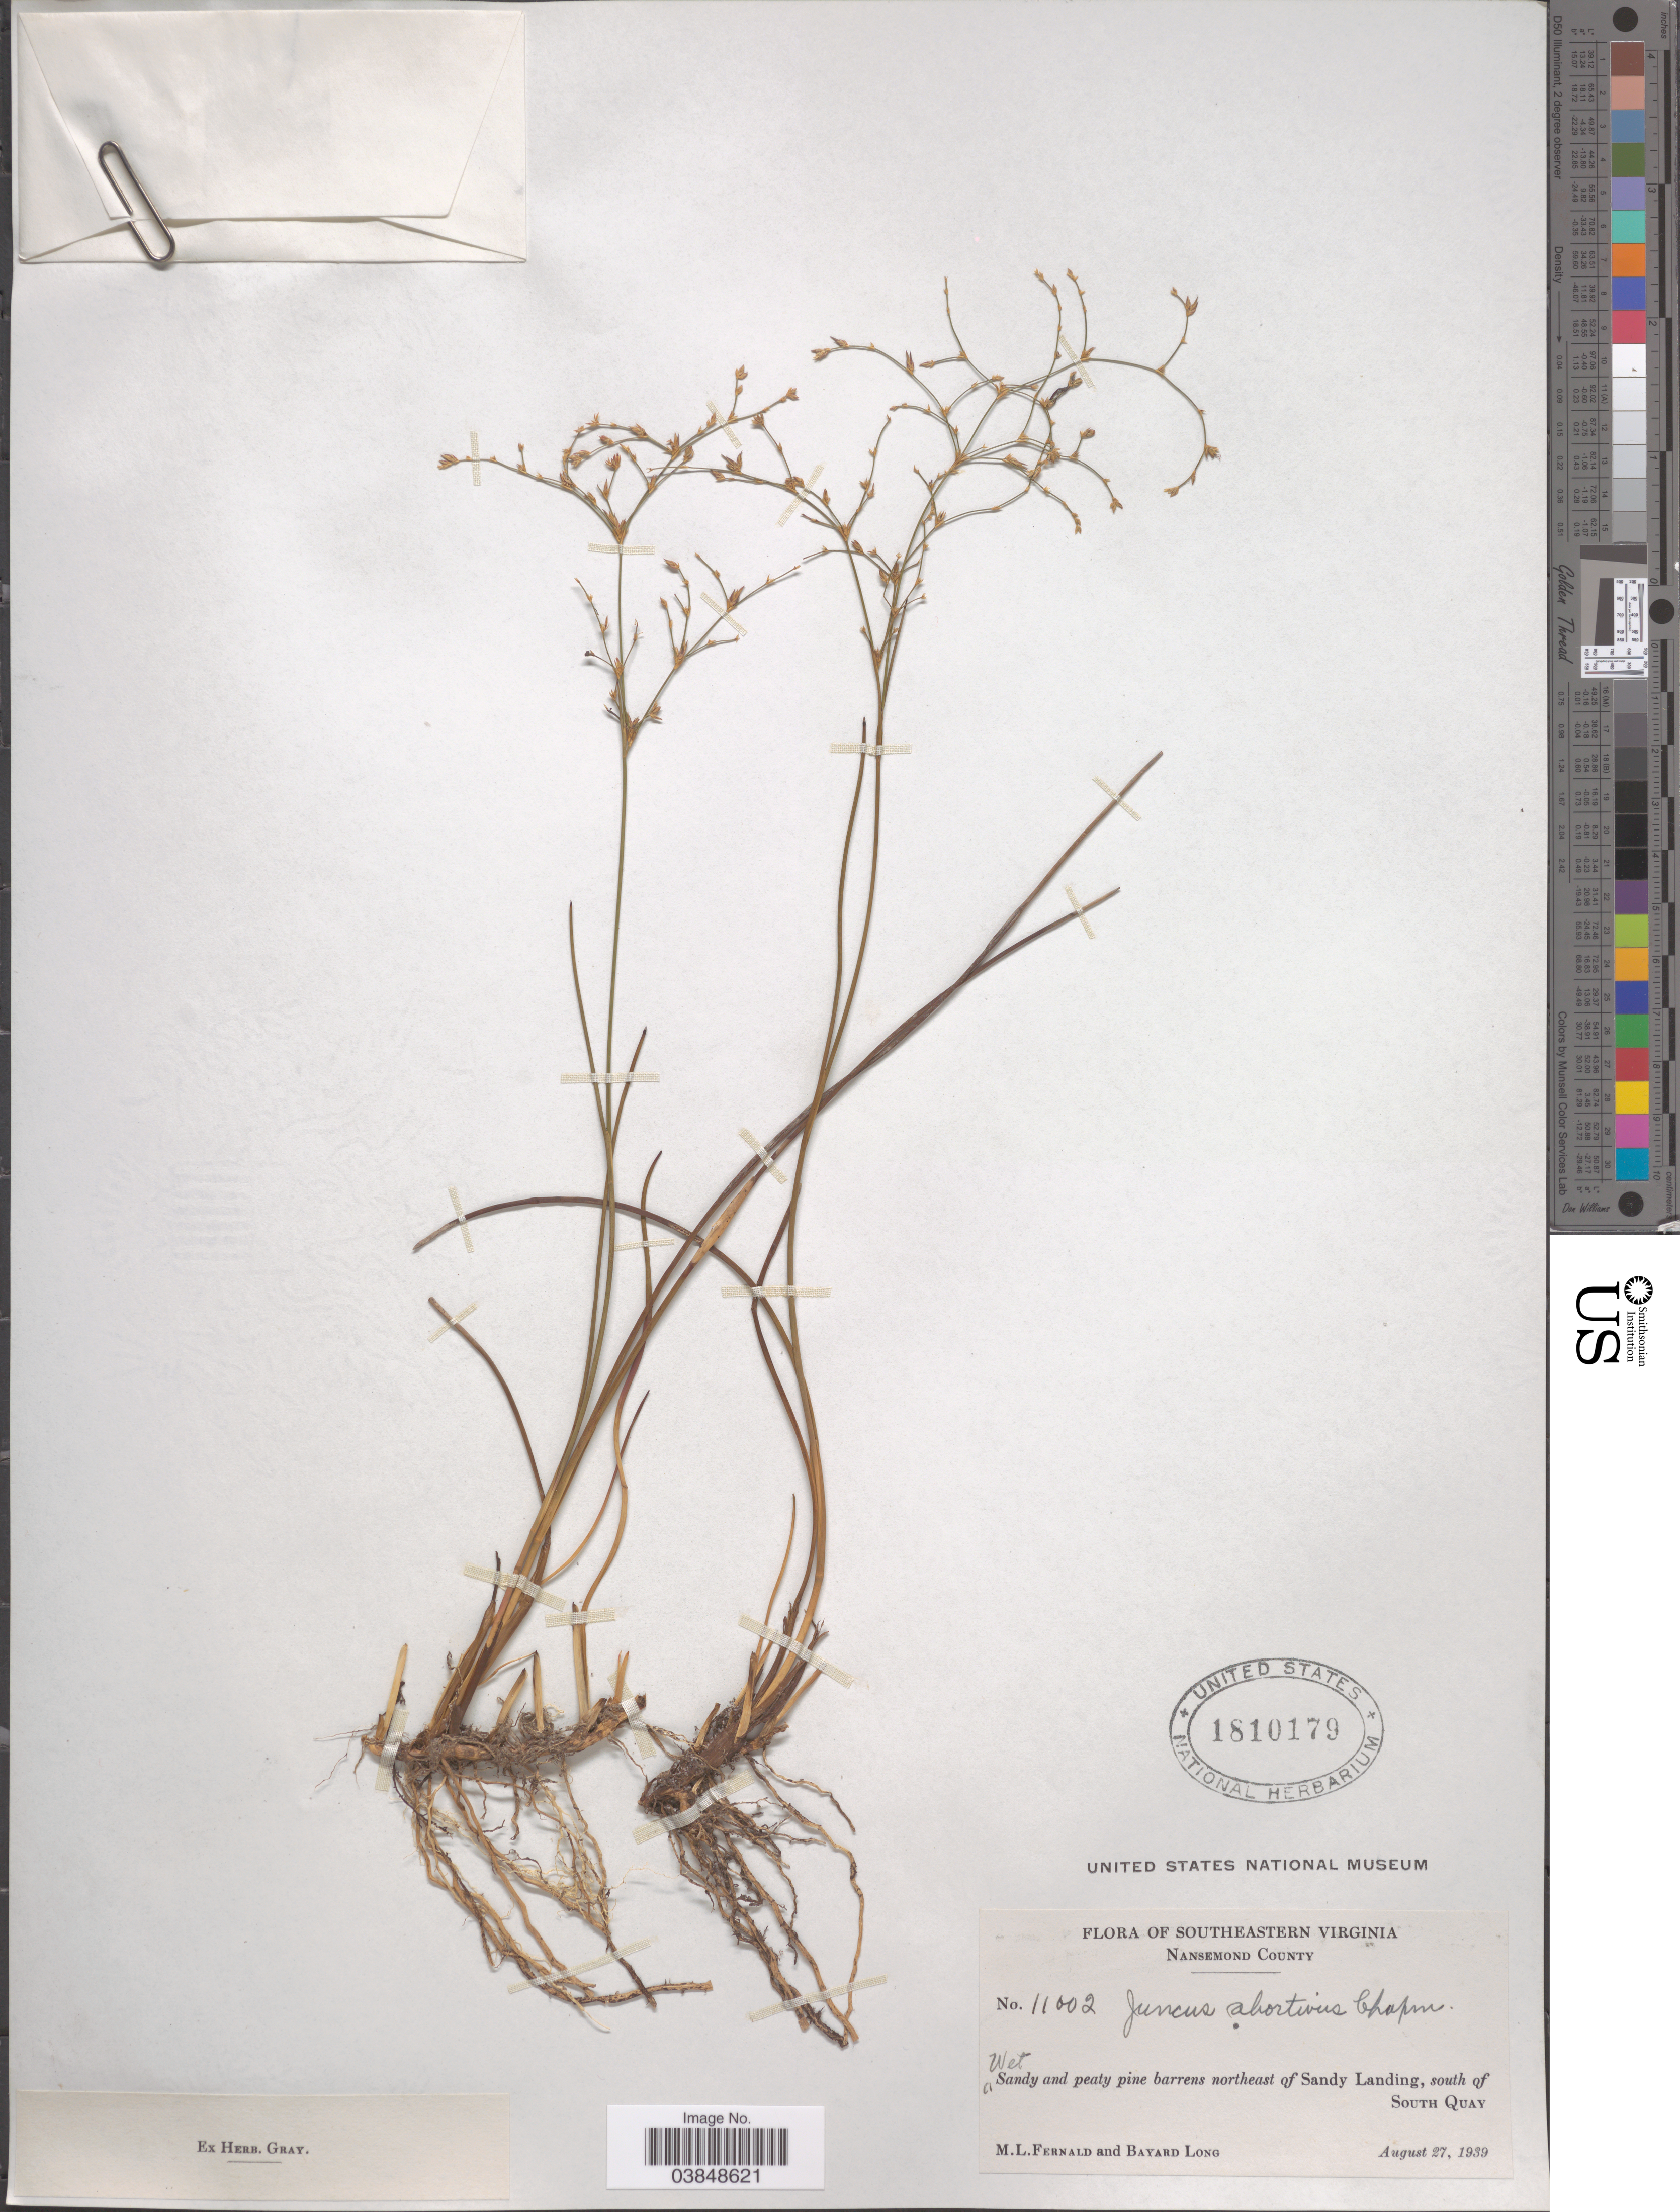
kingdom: Plantae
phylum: Tracheophyta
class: Liliopsida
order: Poales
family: Juncaceae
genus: Juncus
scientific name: Juncus abortivus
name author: Chapm.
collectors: M. L. Fernald & B. Long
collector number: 11002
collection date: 1939-08-27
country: United States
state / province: Virginia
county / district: City of Suffolk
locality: Southeastern Virginia. Nansemond County. Wet sandy and peaty pine barrens northeast of Sandy Landing, south of South Quay.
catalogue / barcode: US 1810179